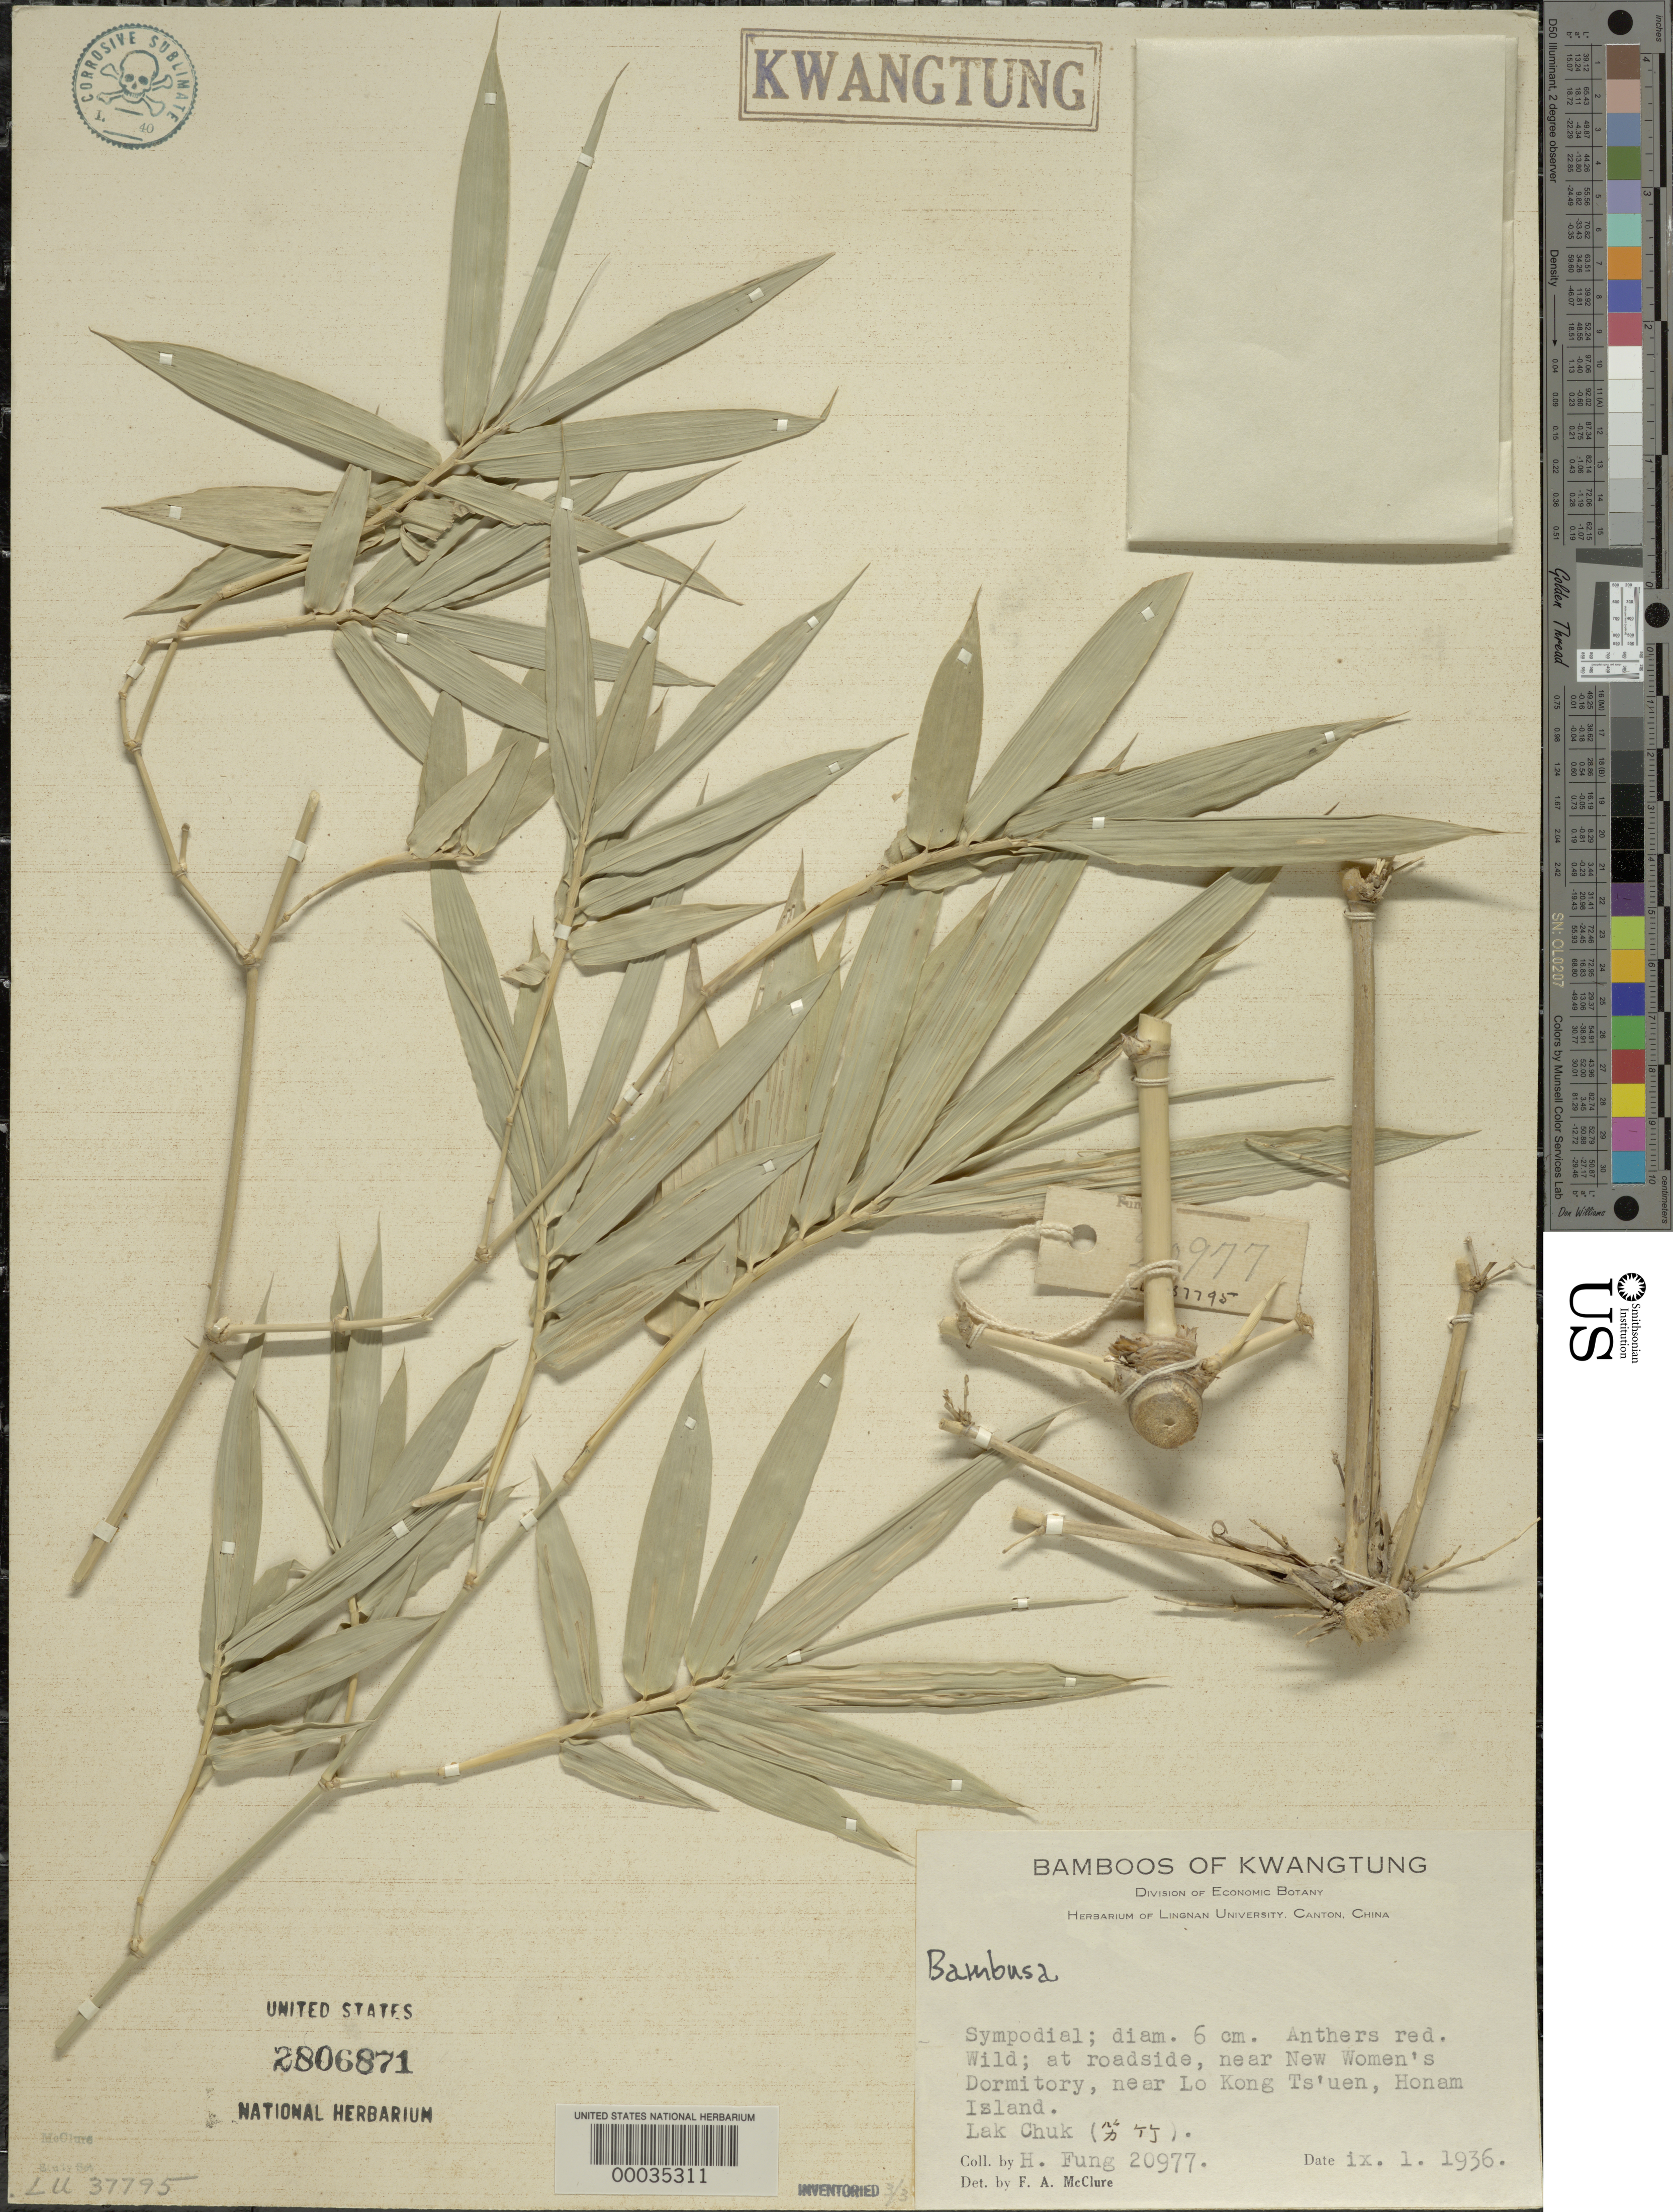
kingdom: Plantae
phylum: Tracheophyta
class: Liliopsida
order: Poales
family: Poaceae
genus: Bambusa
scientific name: Bambusa sp.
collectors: H. L. Fung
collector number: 20977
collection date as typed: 01 Sep 1936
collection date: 1936-09-01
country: China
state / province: Guangdong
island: Honam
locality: Lingnan univ., honam isl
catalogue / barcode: US 2806871